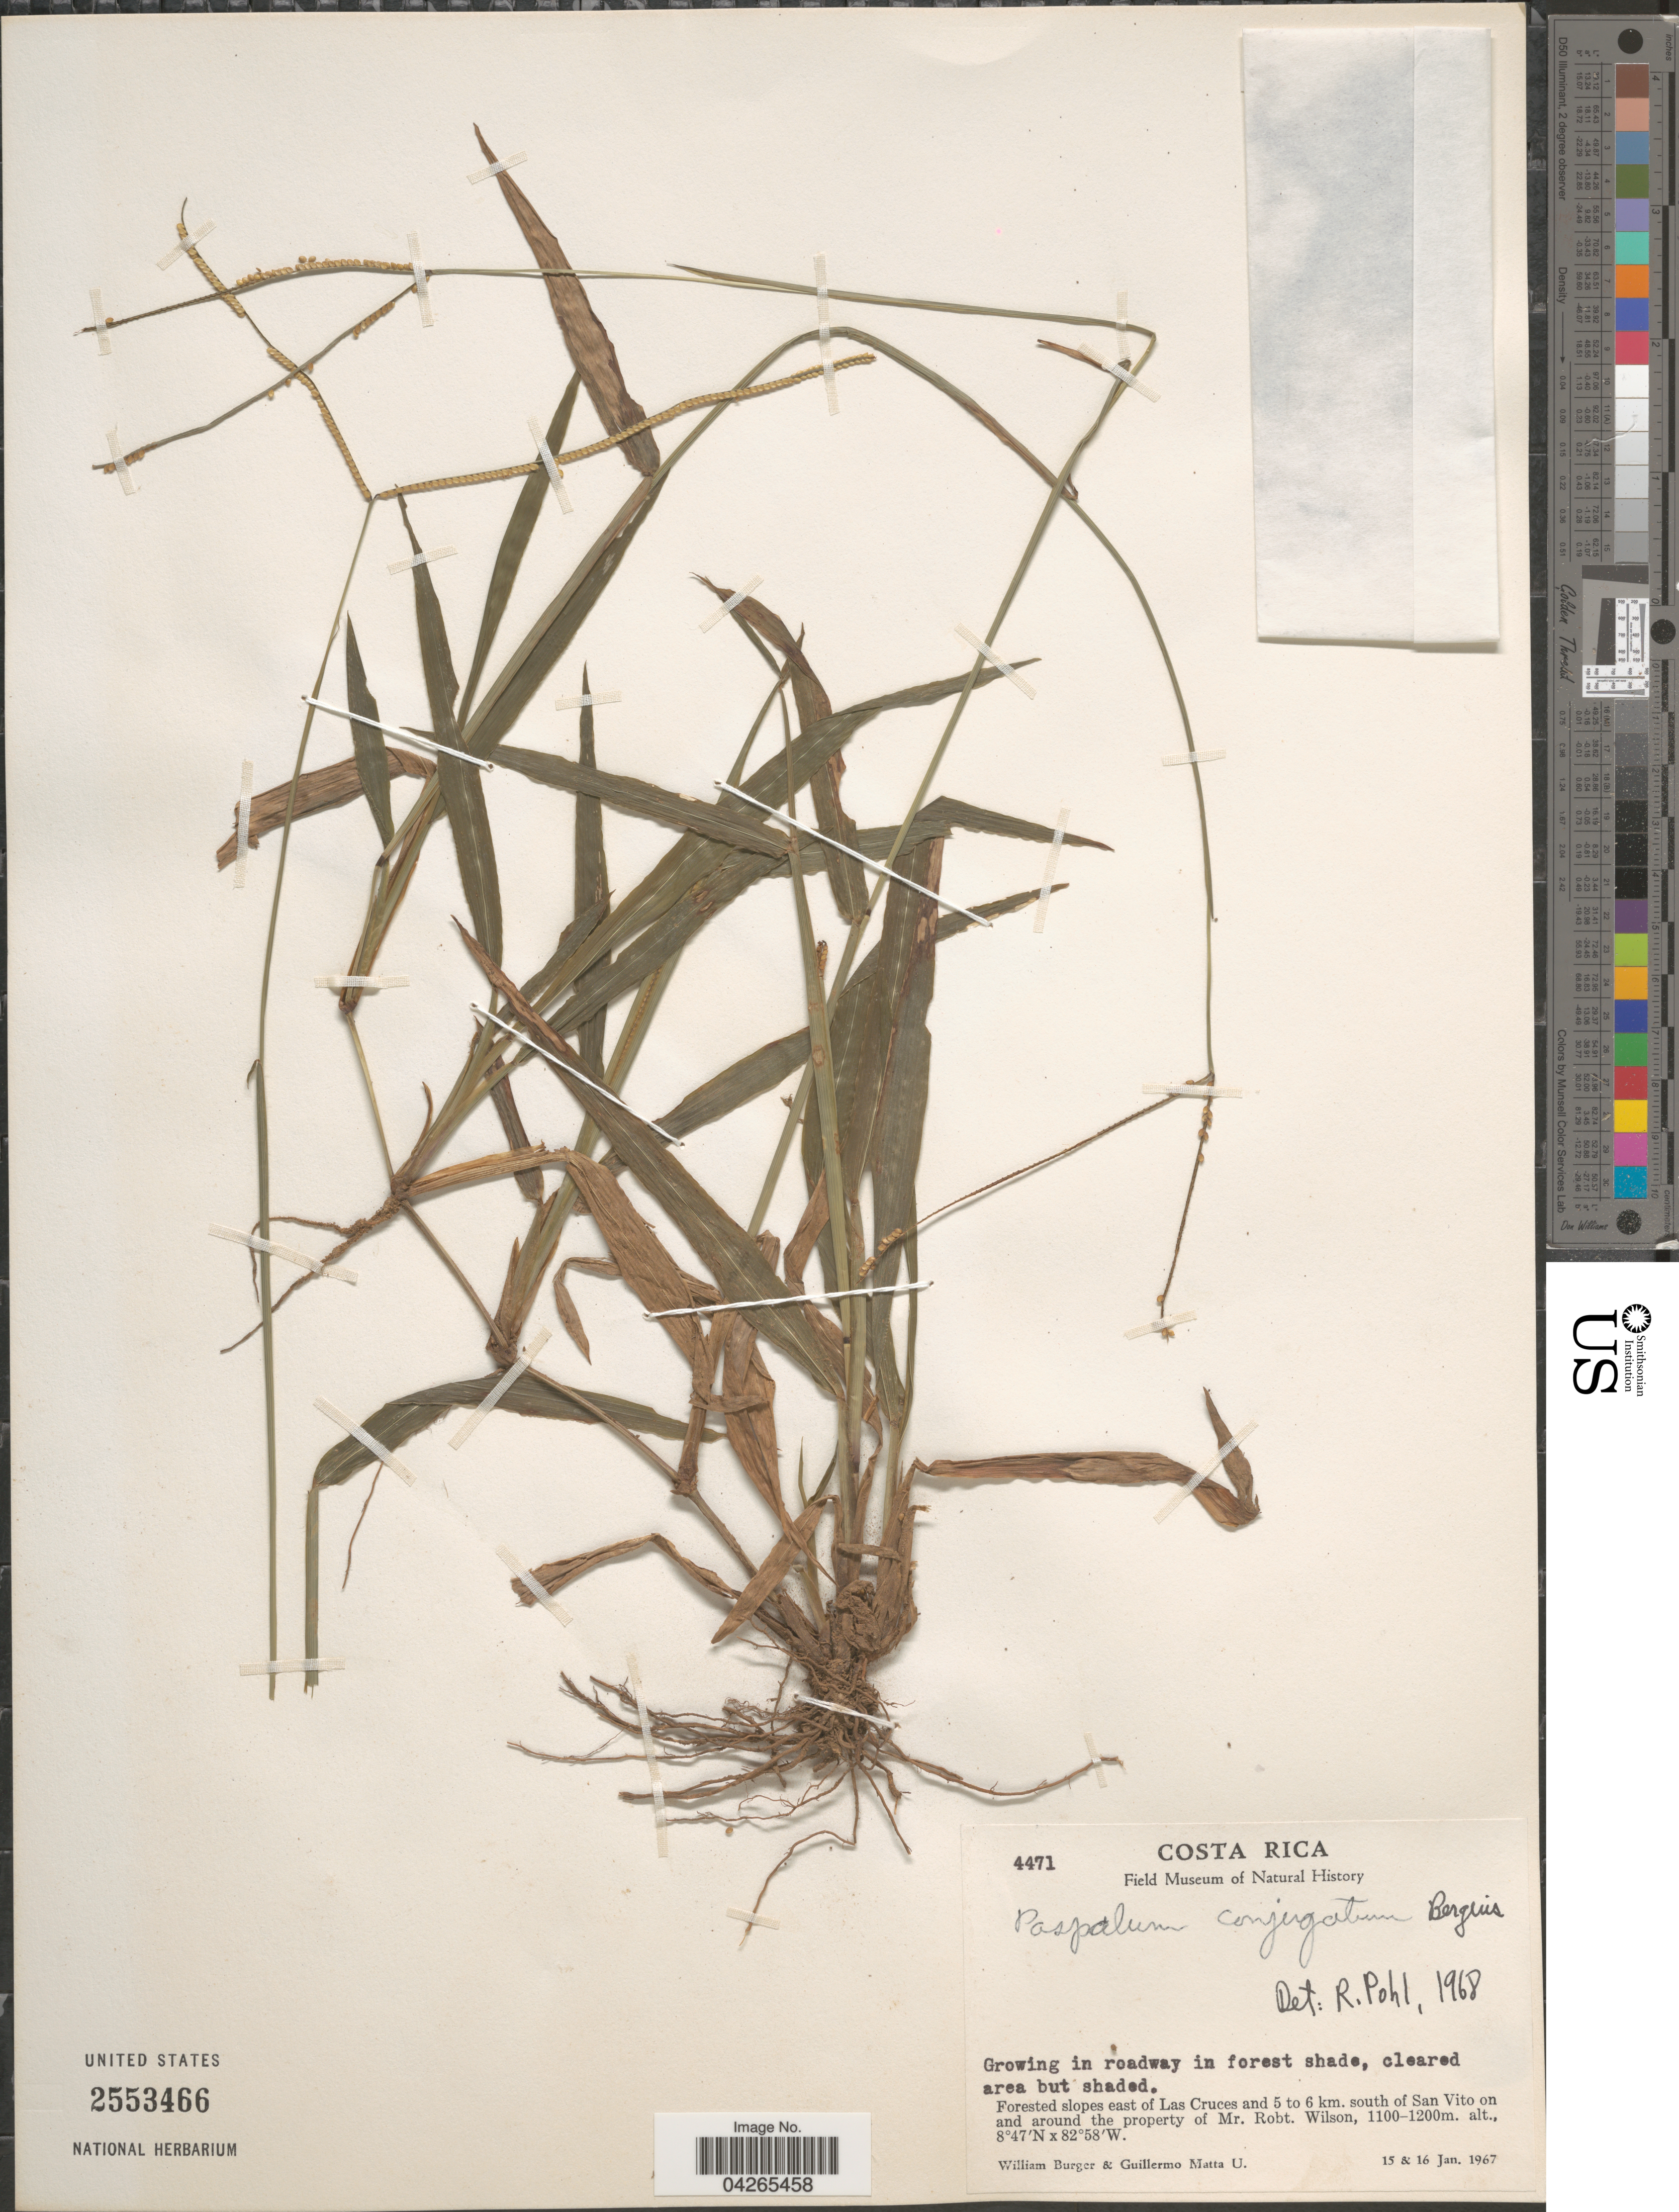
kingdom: Plantae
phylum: Tracheophyta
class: Liliopsida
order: Poales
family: Poaceae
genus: Paspalum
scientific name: Paspalum conjugatum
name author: P.J. Bergius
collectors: W. Burger & G. Matta U.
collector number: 4471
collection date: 1967-01-15/1967-01-16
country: Costa Rica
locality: Forested slopes east of Las Cruces and 5 to 6 km. south of San Vito on and around the property of Mr. Robt. Wilson.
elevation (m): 1100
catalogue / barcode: US 2553466